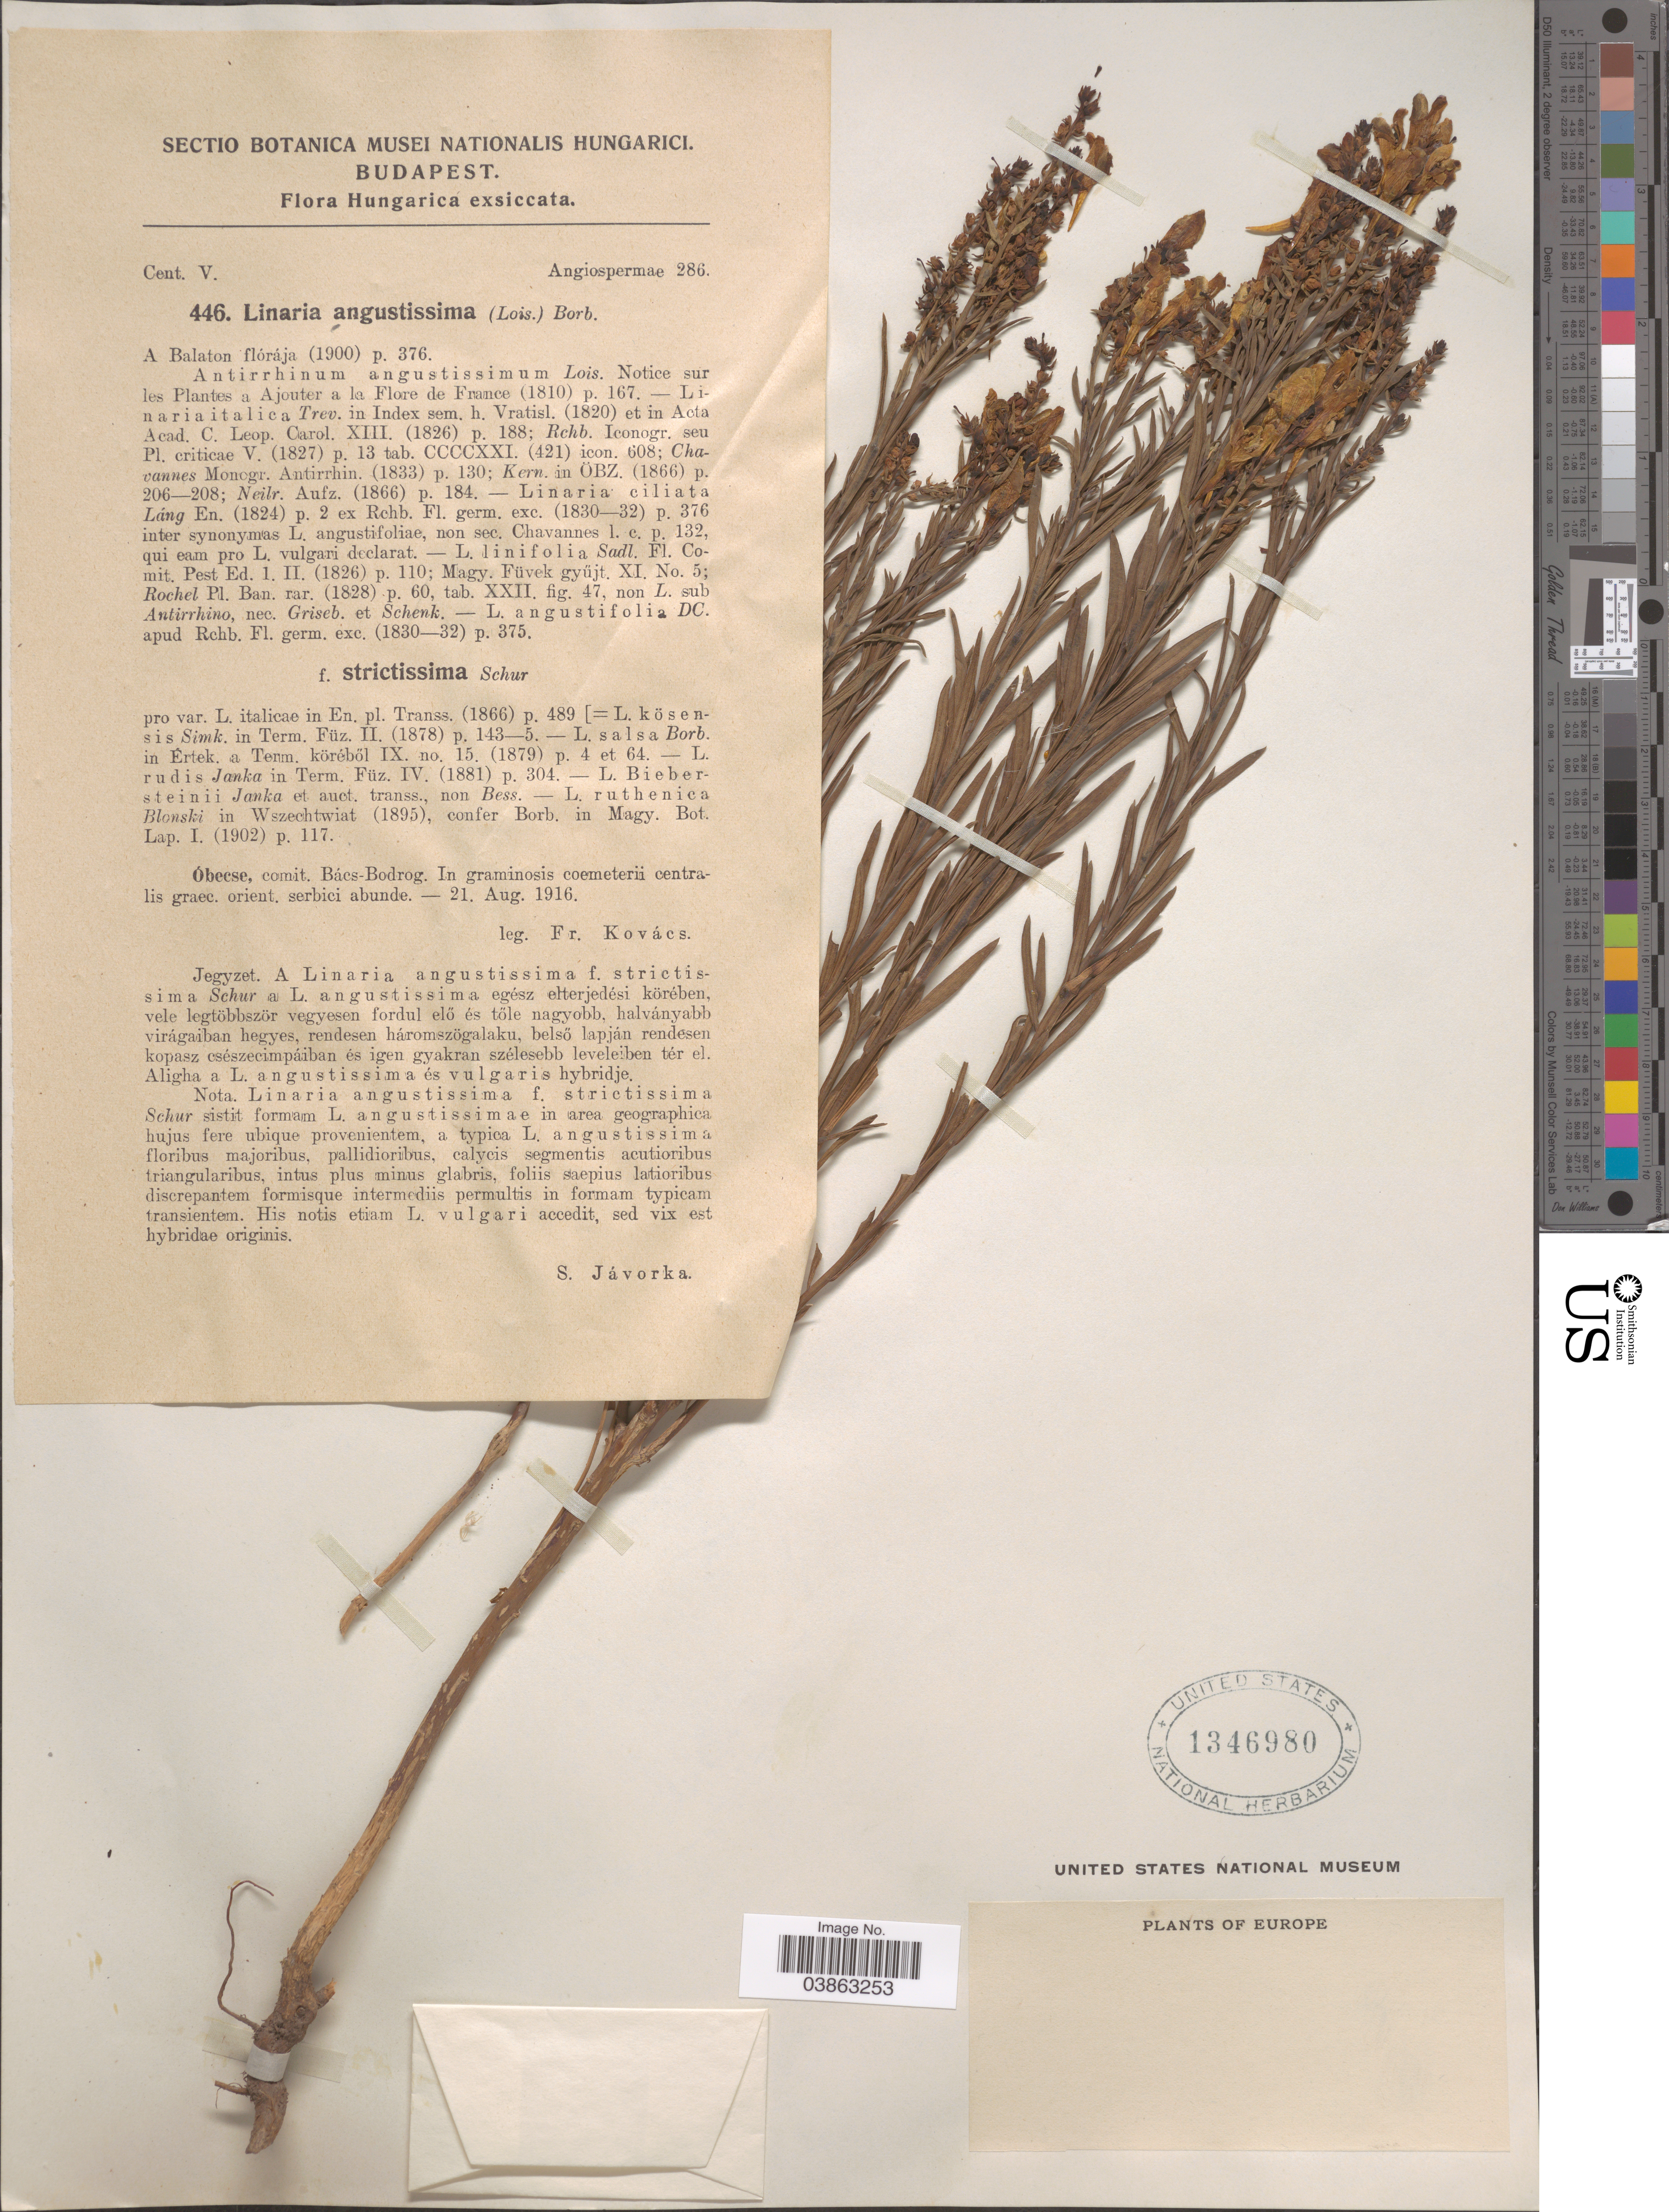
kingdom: Plantae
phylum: Tracheophyta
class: Magnoliopsida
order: Lamiales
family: Plantaginaceae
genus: Linaria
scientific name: Linaria angustissima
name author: (Loisel.) Borbás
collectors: F. Kovacs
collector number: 446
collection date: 1916-08-21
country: Hungary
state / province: Budapest, Capital District of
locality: Óbeese, comit. Báes-Bodrog. In graminosis coemeterii centralis graec, orient. serbici abunde.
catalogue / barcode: US 1346980